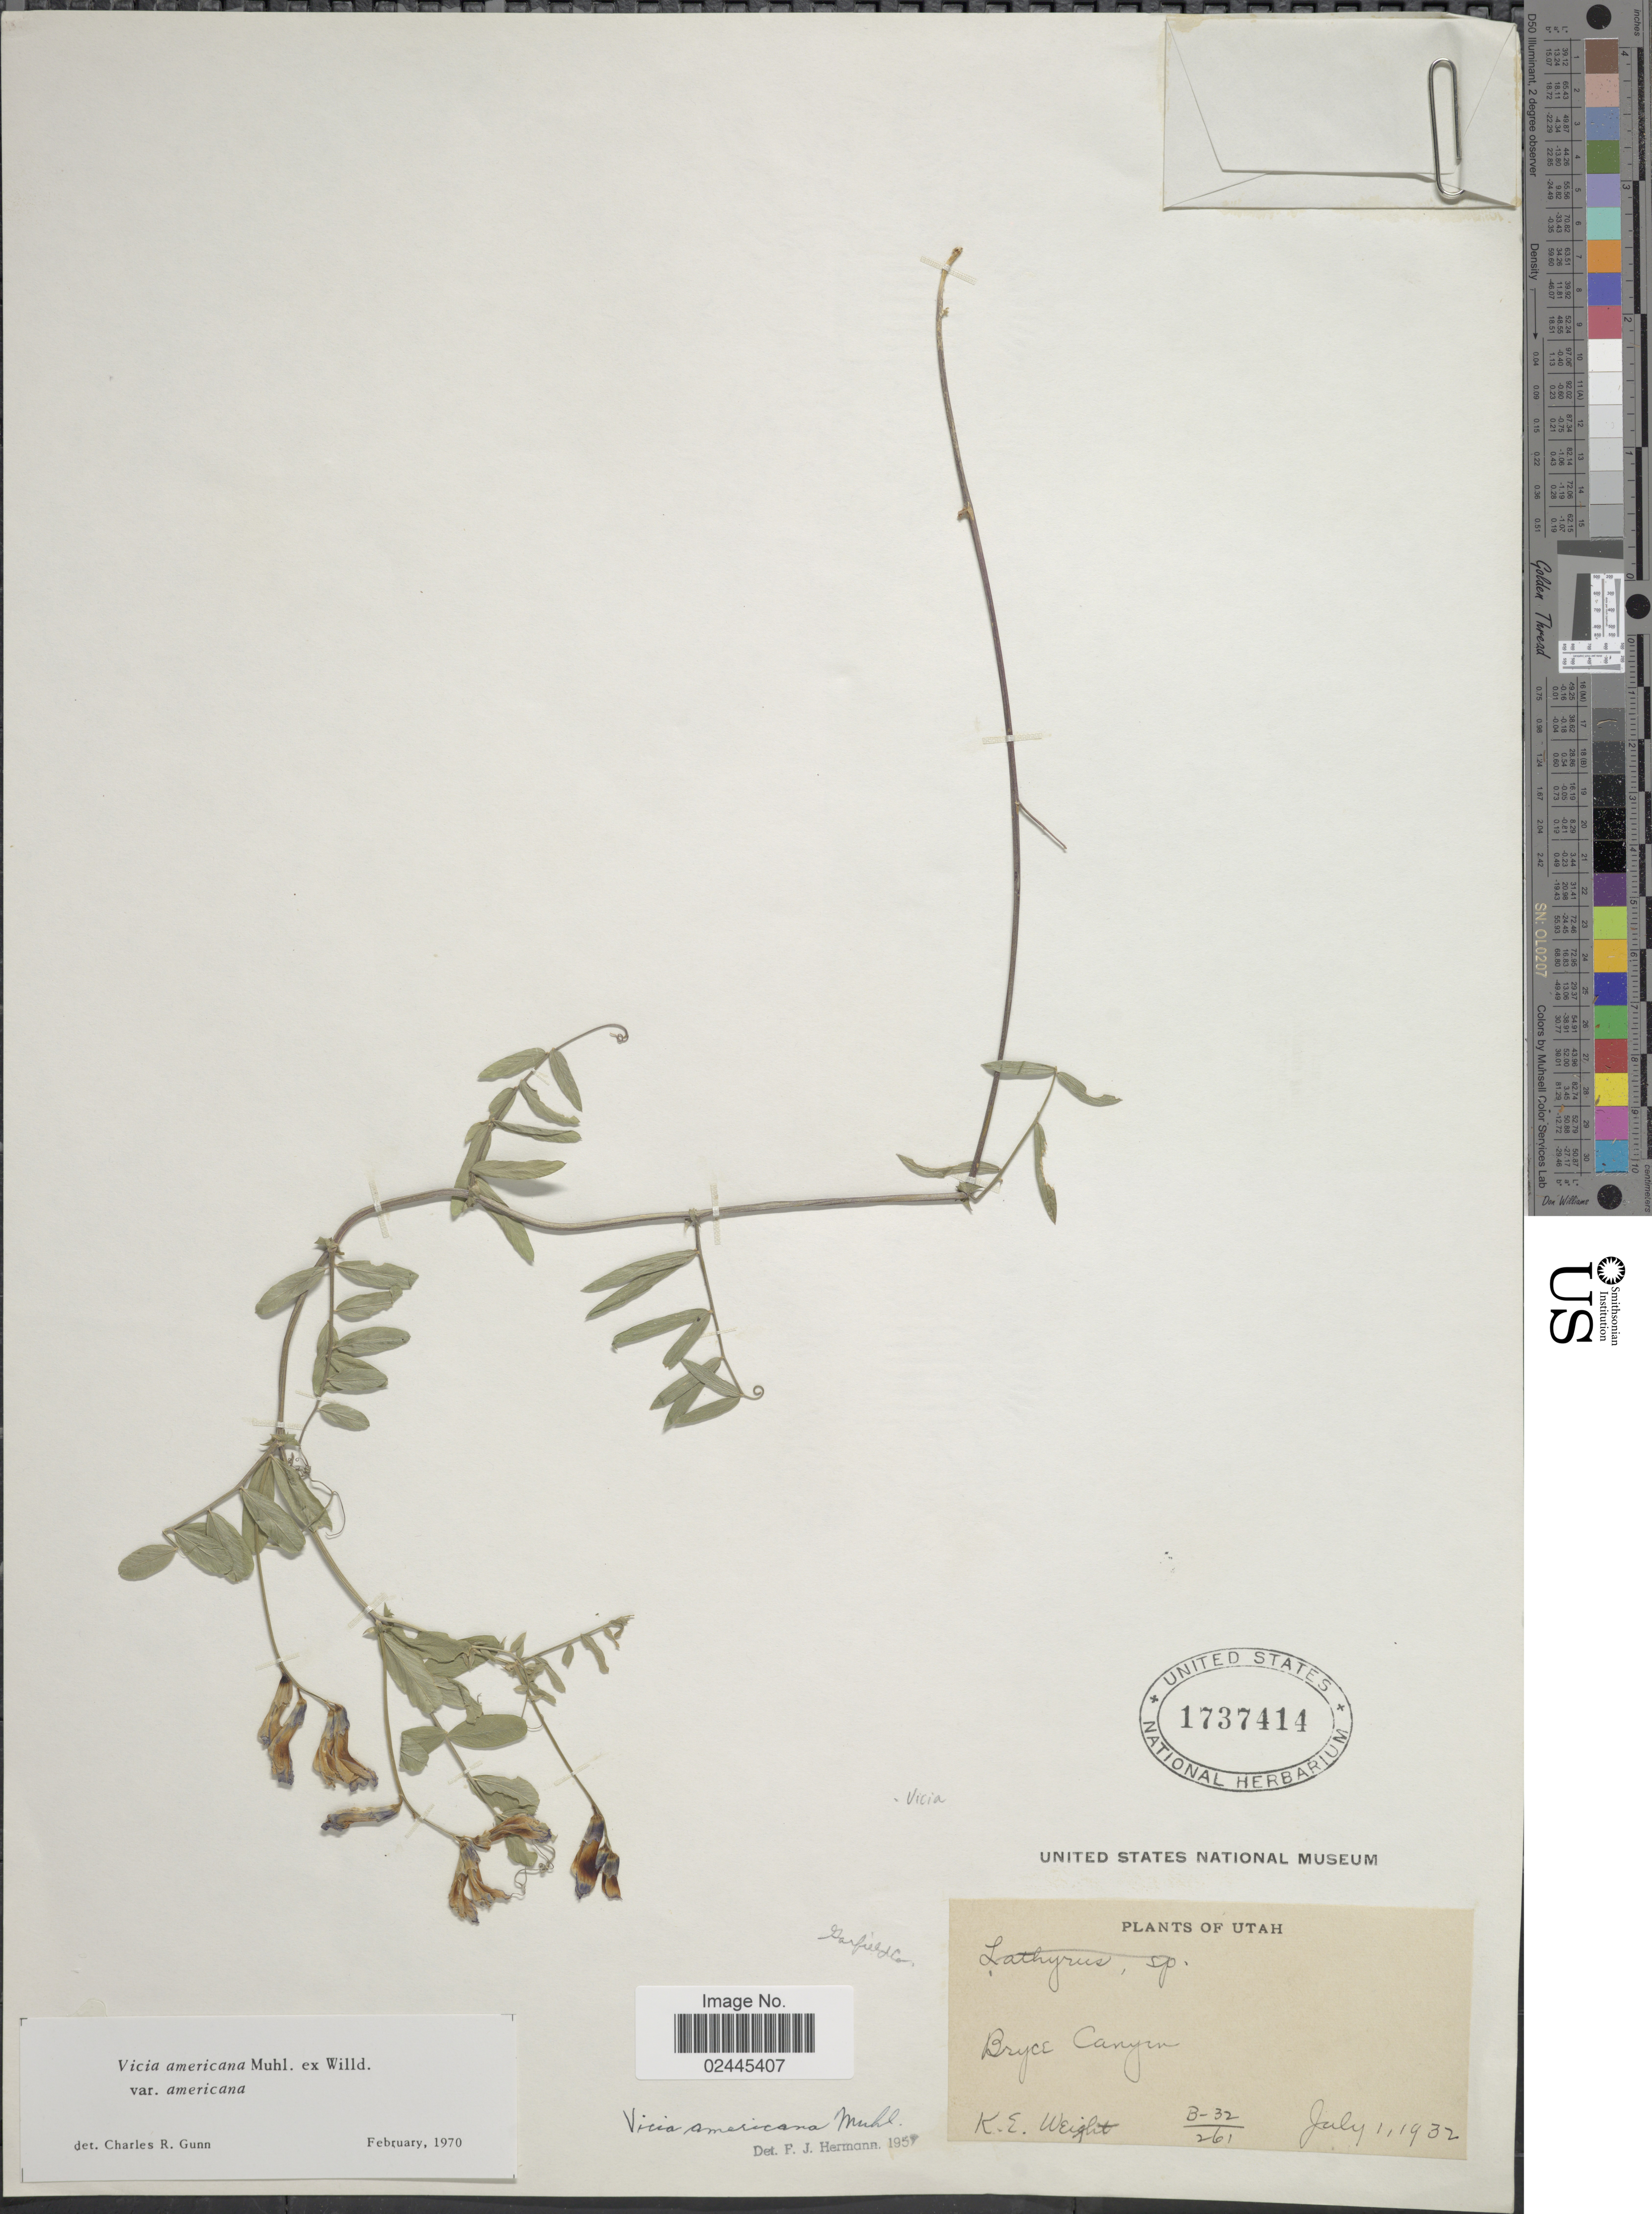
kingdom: Plantae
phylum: Tracheophyta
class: Magnoliopsida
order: Fabales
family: Fabaceae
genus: Vicia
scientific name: Vicia americana var. americana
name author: Muhl. ex Willd.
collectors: K. Weight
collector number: B-32/261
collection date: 1932-07-01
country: United States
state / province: Utah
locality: Bryce Canyon. Garfield Co.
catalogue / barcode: US 1737414